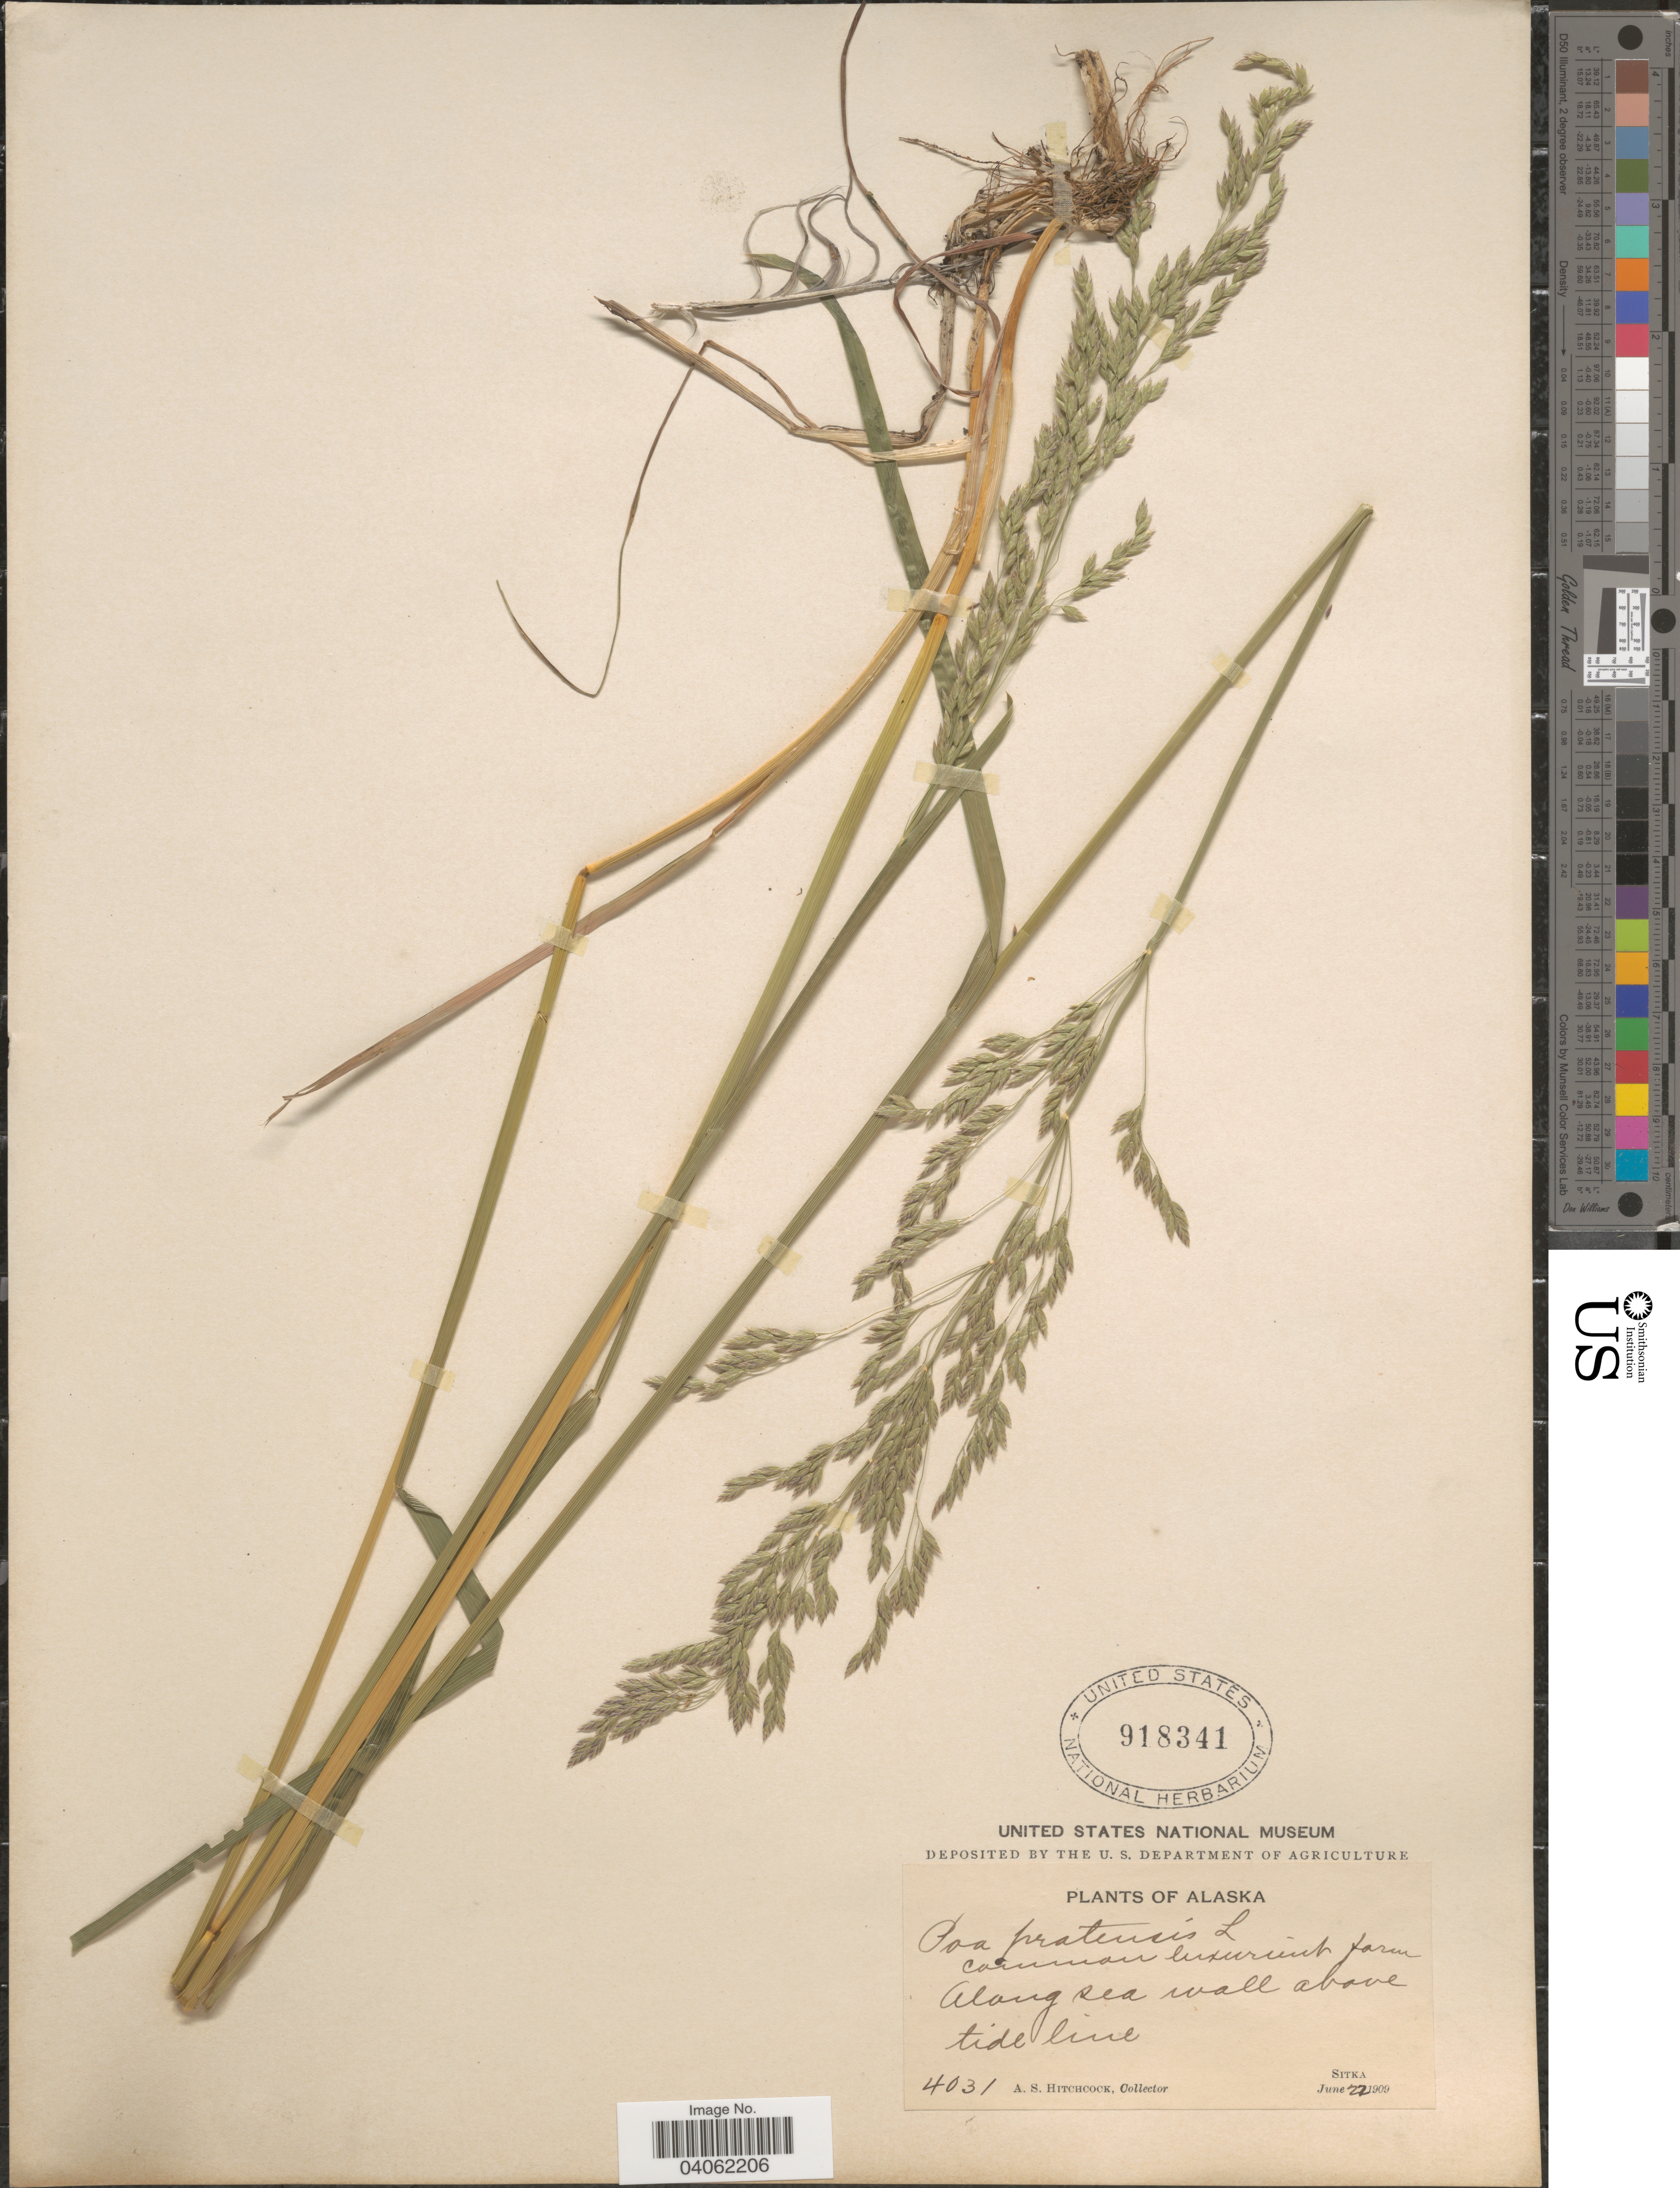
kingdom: Plantae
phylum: Tracheophyta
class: Liliopsida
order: Poales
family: Poaceae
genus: Poa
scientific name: Poa pratensis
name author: L.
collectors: A. S. Hitchcock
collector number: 4031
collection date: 1909-06-22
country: United States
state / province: Alaska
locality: Along sea wall above tide line. Sitka.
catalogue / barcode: US 918341